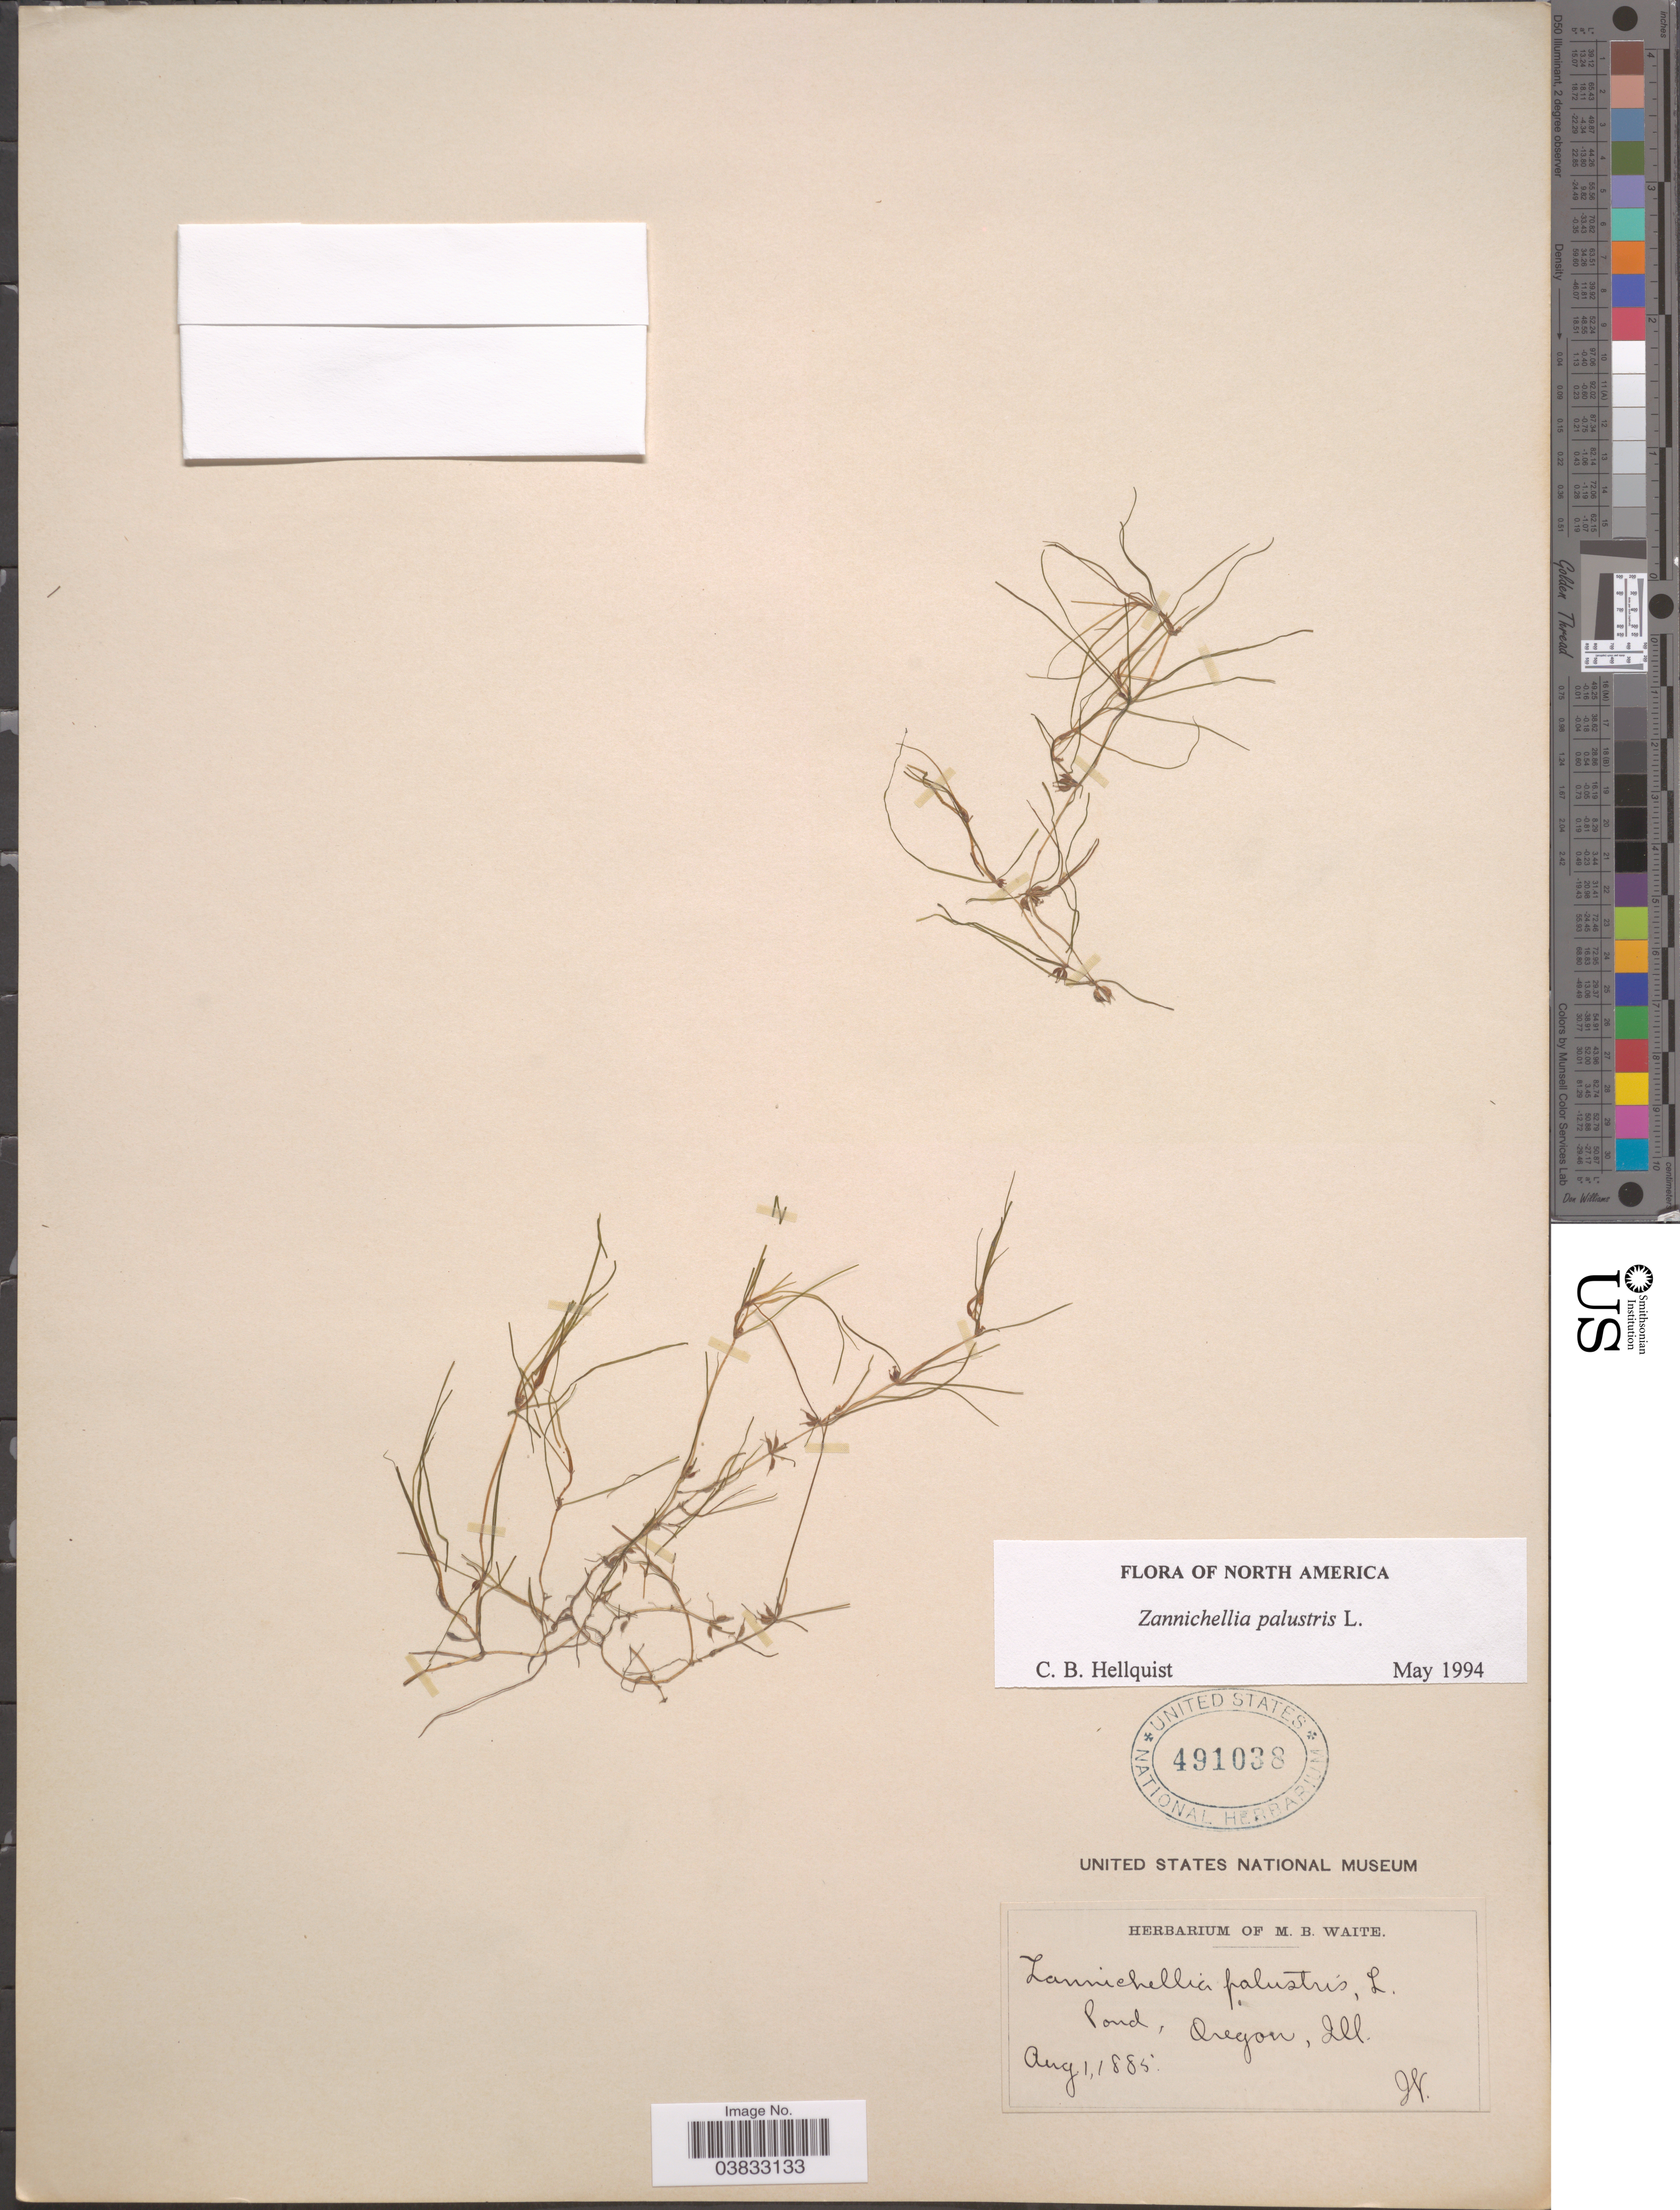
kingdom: Plantae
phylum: Tracheophyta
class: Liliopsida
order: Alismatales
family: Potamogetonaceae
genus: Zannichellia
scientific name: Zannichellia palustris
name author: L.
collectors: M. B. Waite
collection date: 1885-08-01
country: United States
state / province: Illinois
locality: Pond, Oregon.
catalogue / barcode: US 491038